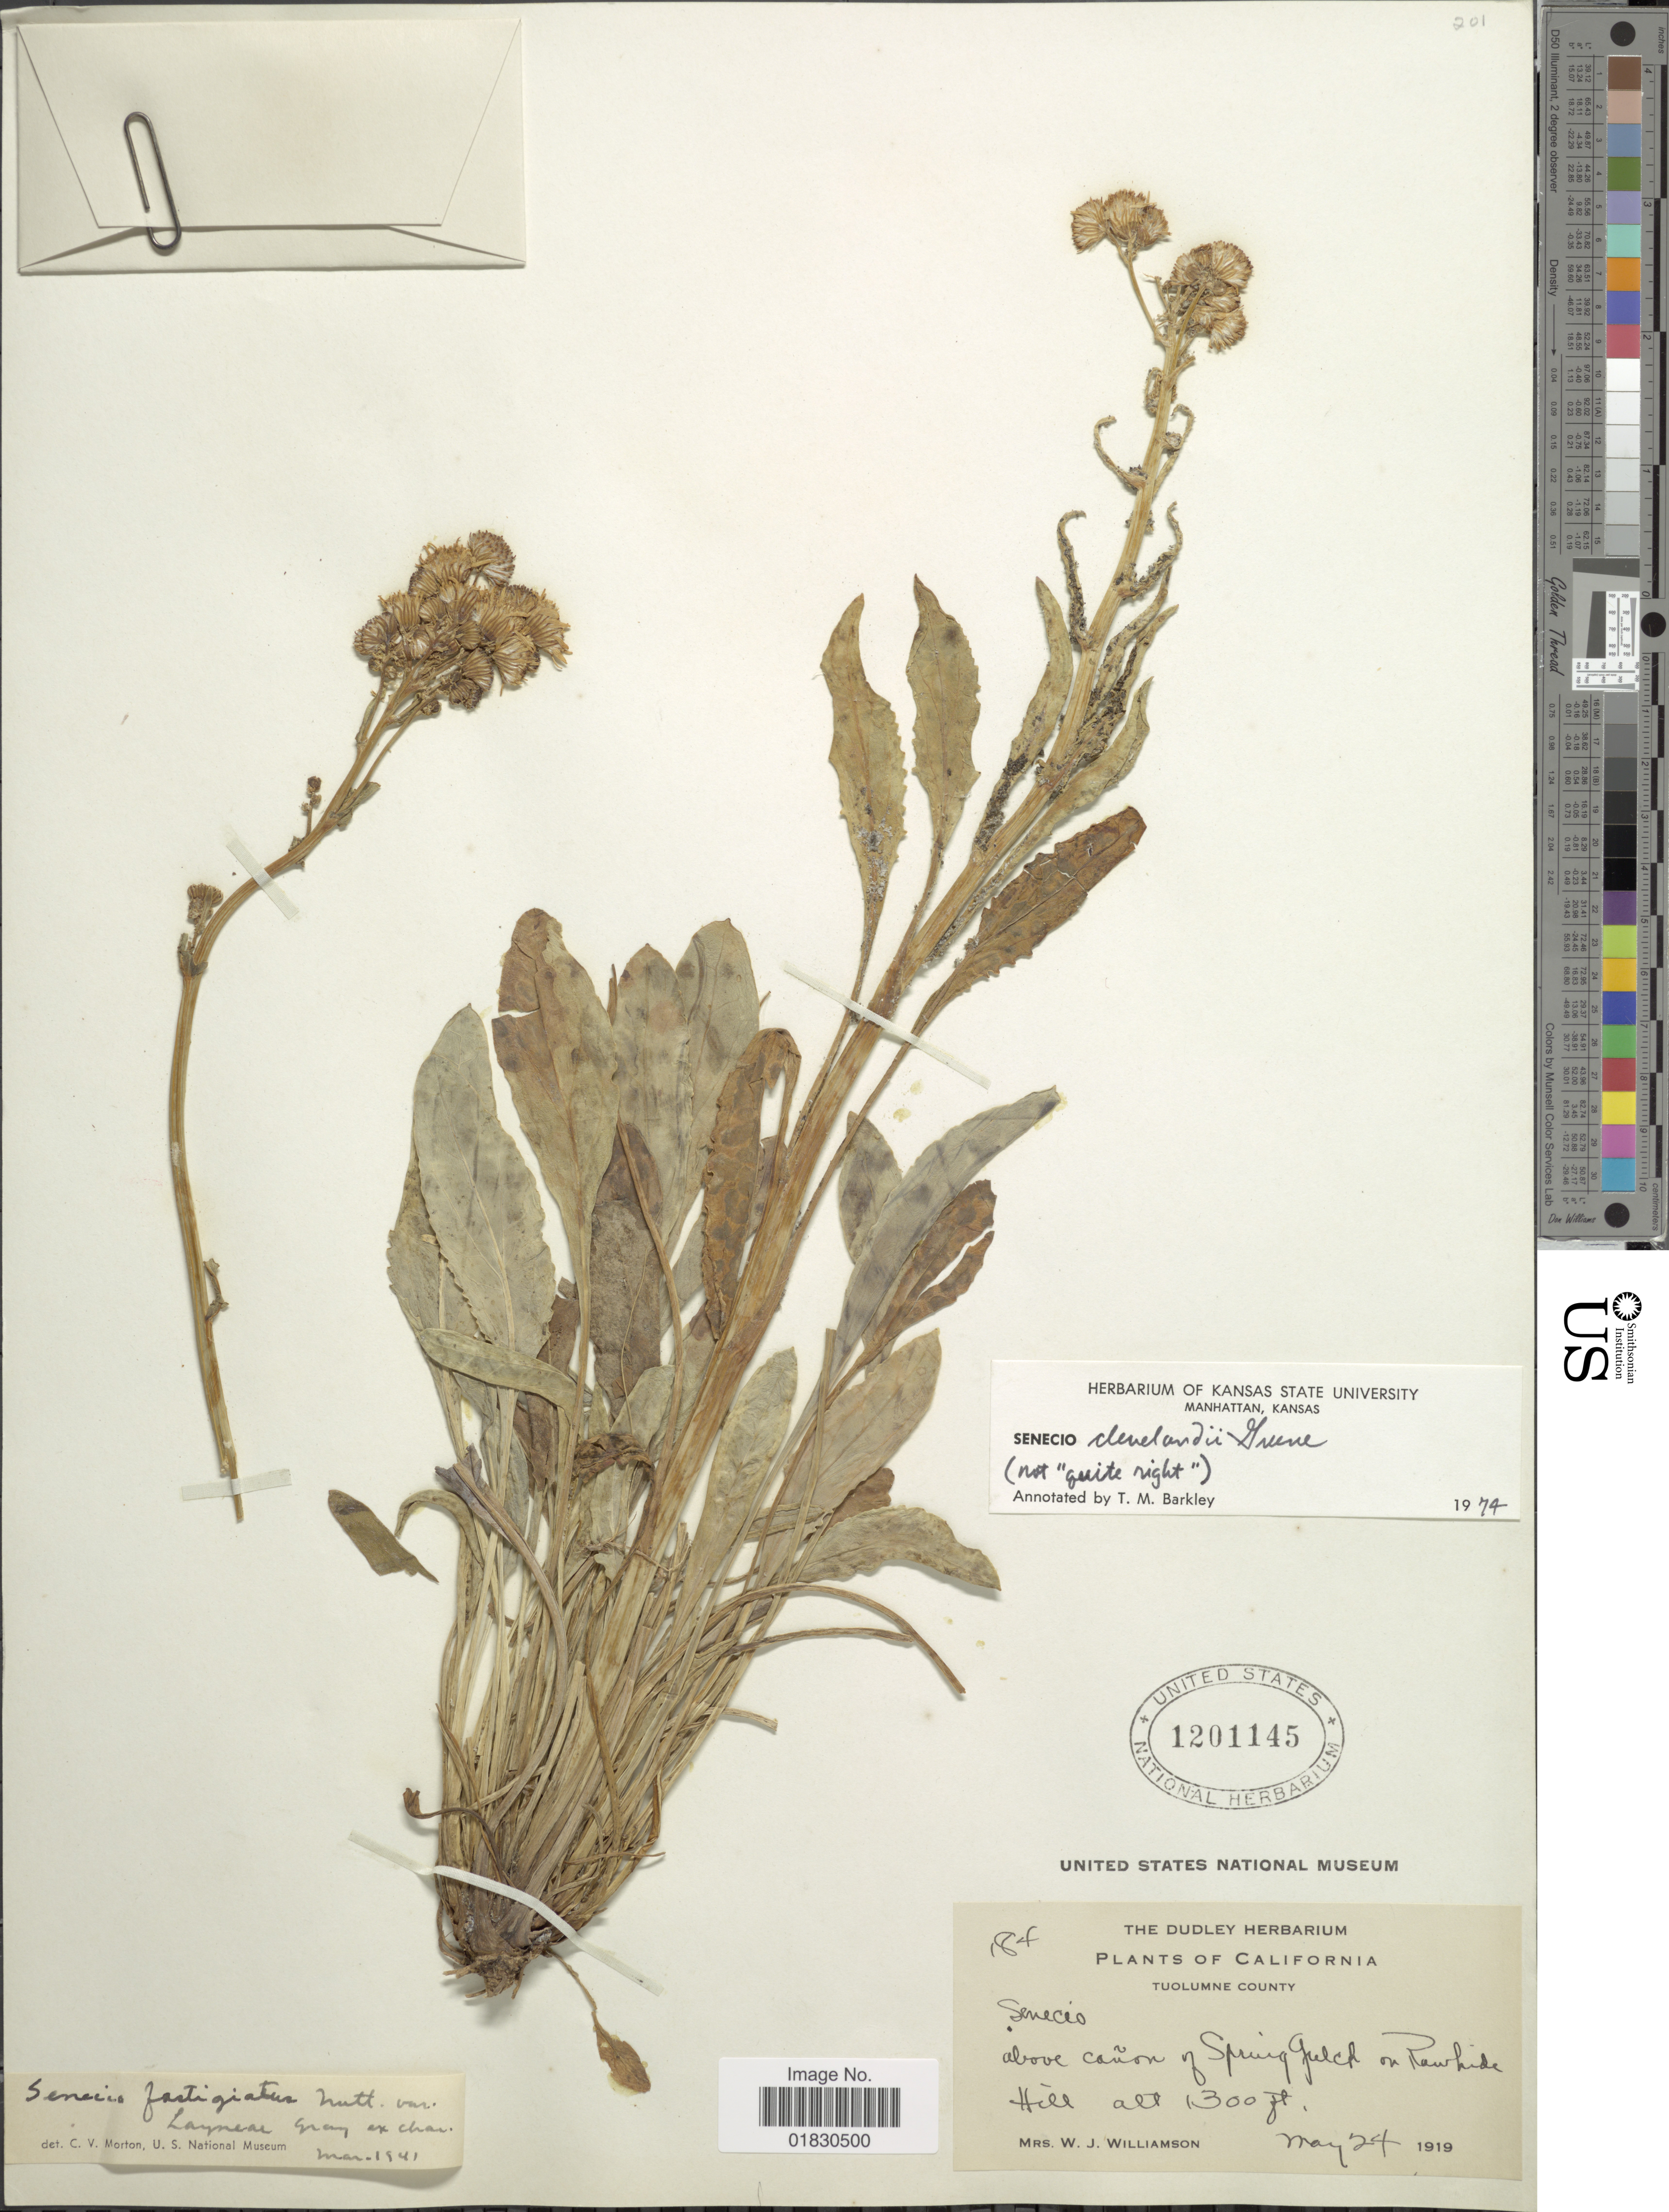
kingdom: Plantae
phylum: Tracheophyta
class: Magnoliopsida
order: Asterales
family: Asteraceae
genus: Packera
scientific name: Packera clevelandii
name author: (Greene) W.A. Weber & Á. Löve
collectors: W. Williamson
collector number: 184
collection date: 1919-05-24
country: United States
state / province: California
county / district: Tuolumne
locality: Tuolumne County, Above Canon of Spring Gulch on Rawhide Hill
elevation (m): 396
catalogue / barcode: US 1201145